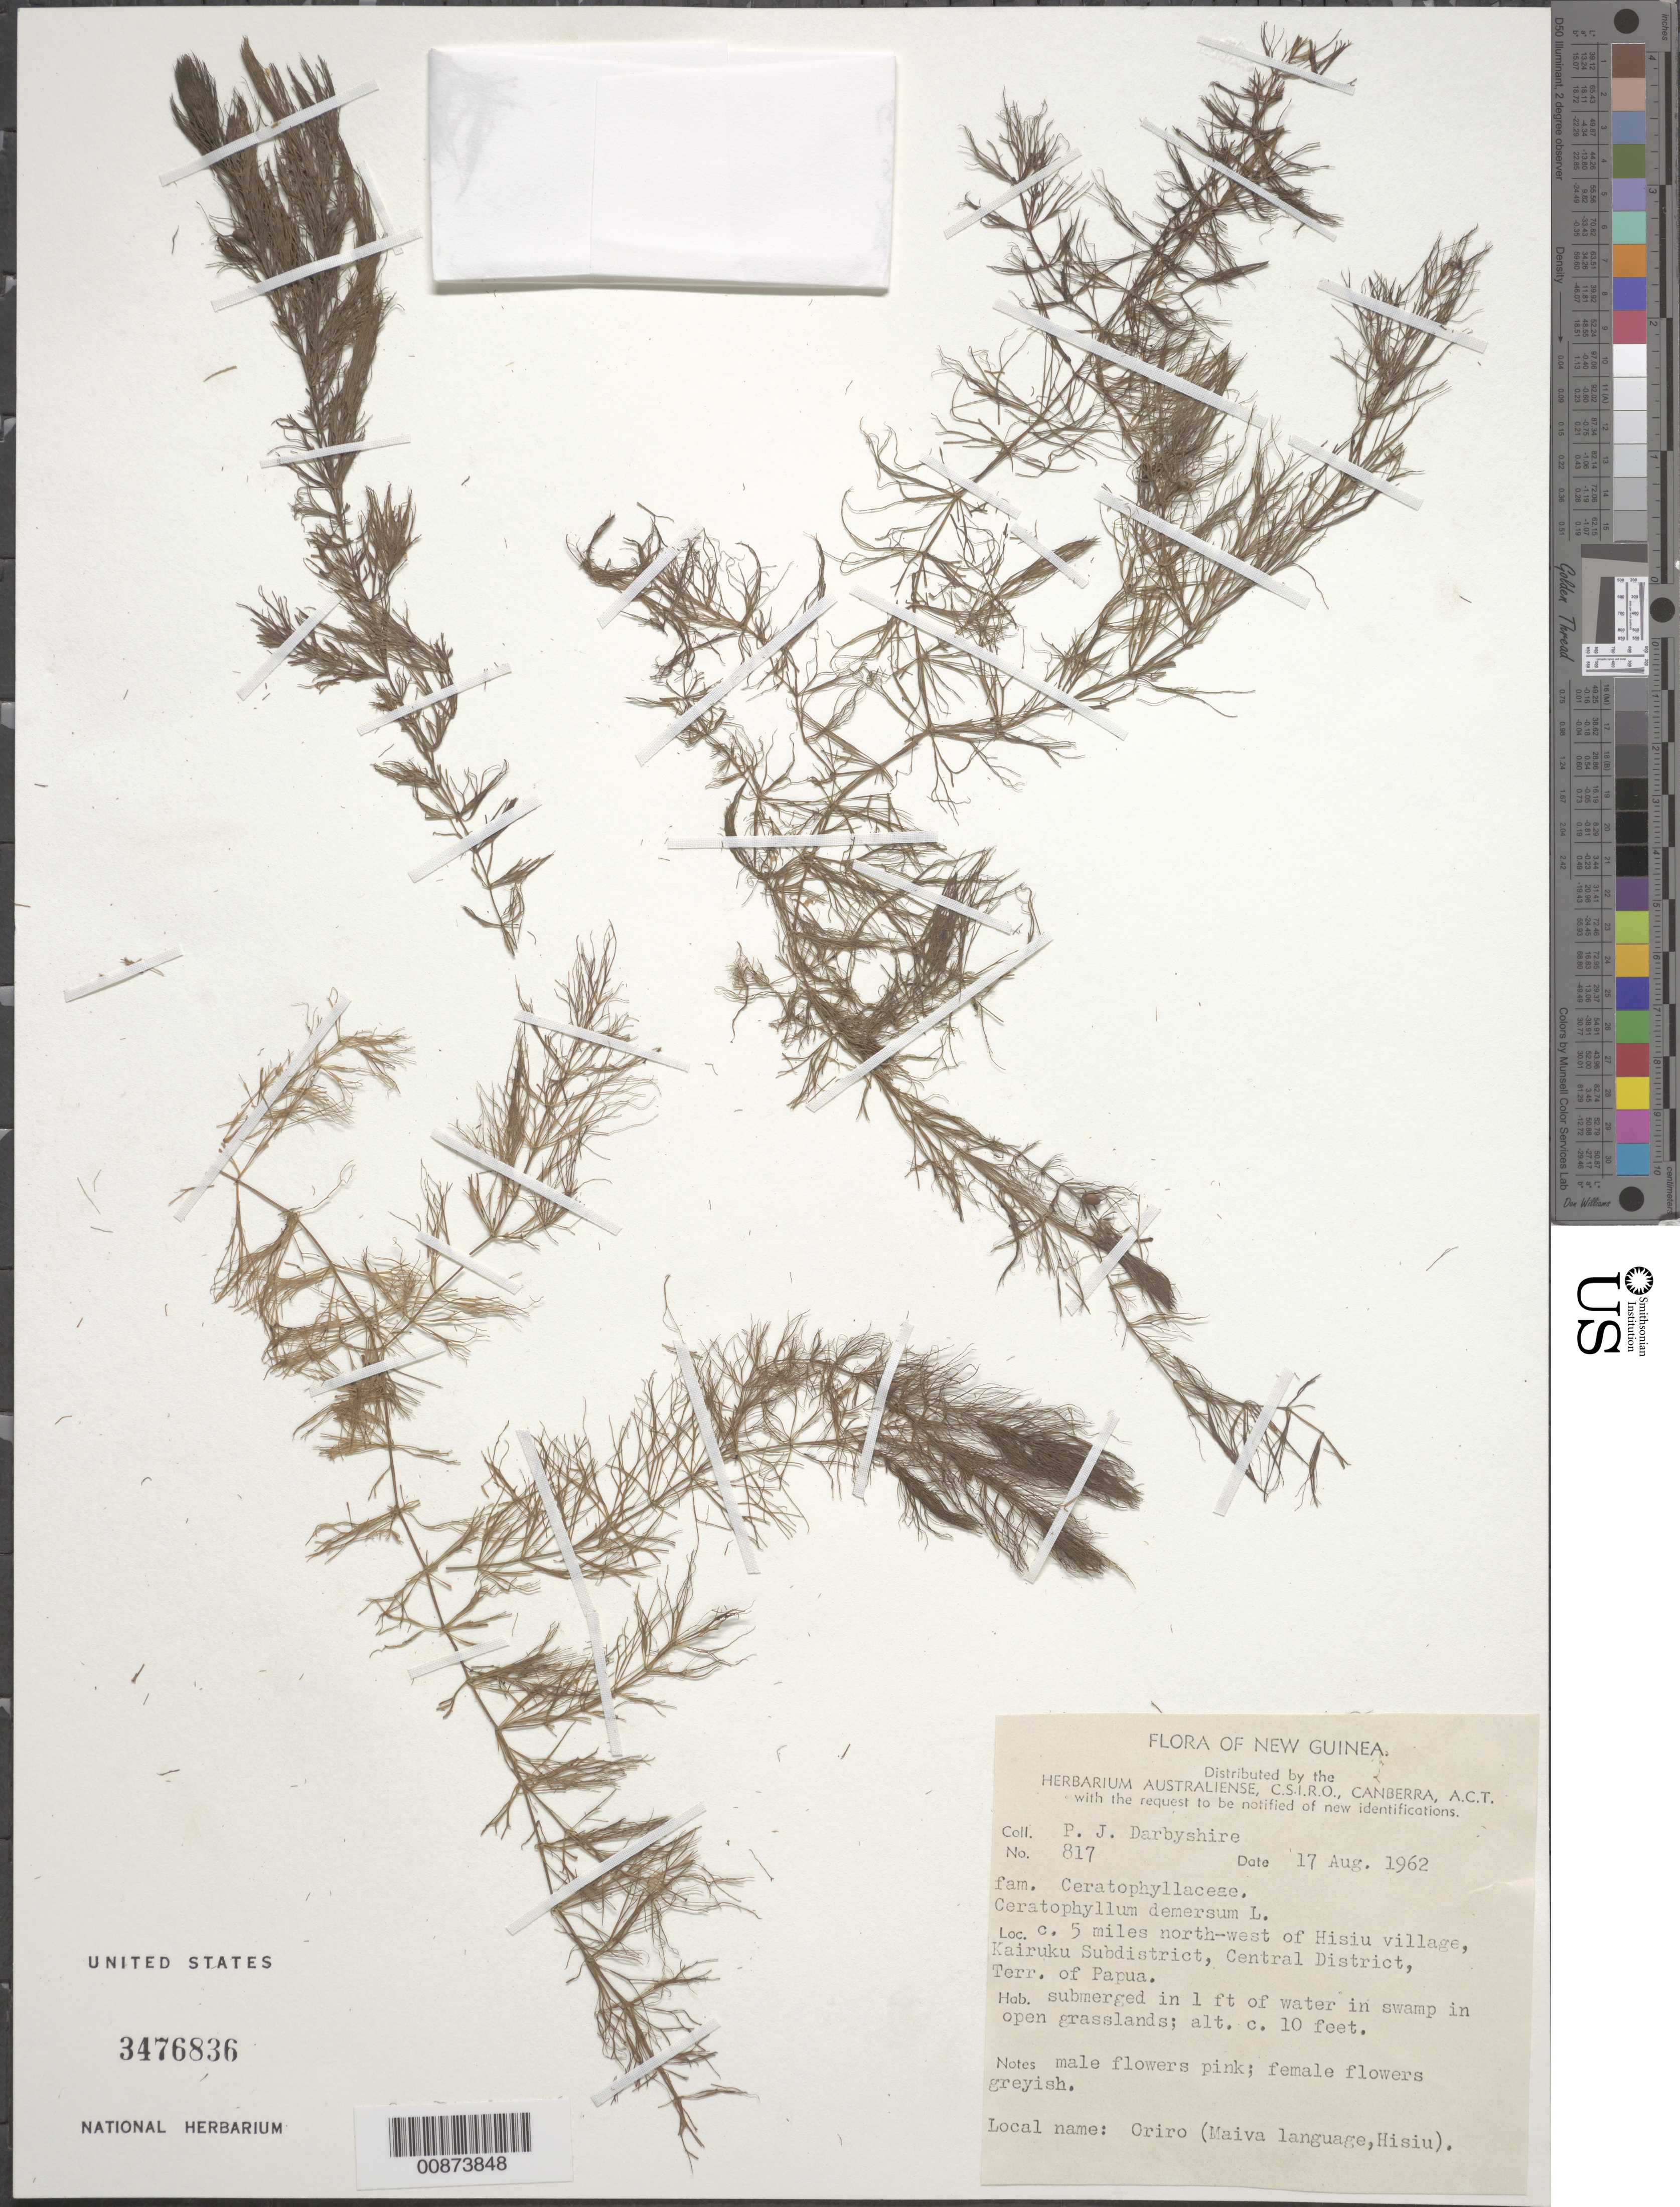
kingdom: Plantae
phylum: Tracheophyta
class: Magnoliopsida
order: Ceratophyllales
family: Ceratophyllaceae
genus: Ceratophyllum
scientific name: Ceratophyllum demersum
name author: L.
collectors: P. Darbyshire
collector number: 817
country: Papua New Guinea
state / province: Central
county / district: Kairuku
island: New Guinea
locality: NE of Hisiu village, Kairuku Subdistrict.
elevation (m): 3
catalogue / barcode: US 3479836